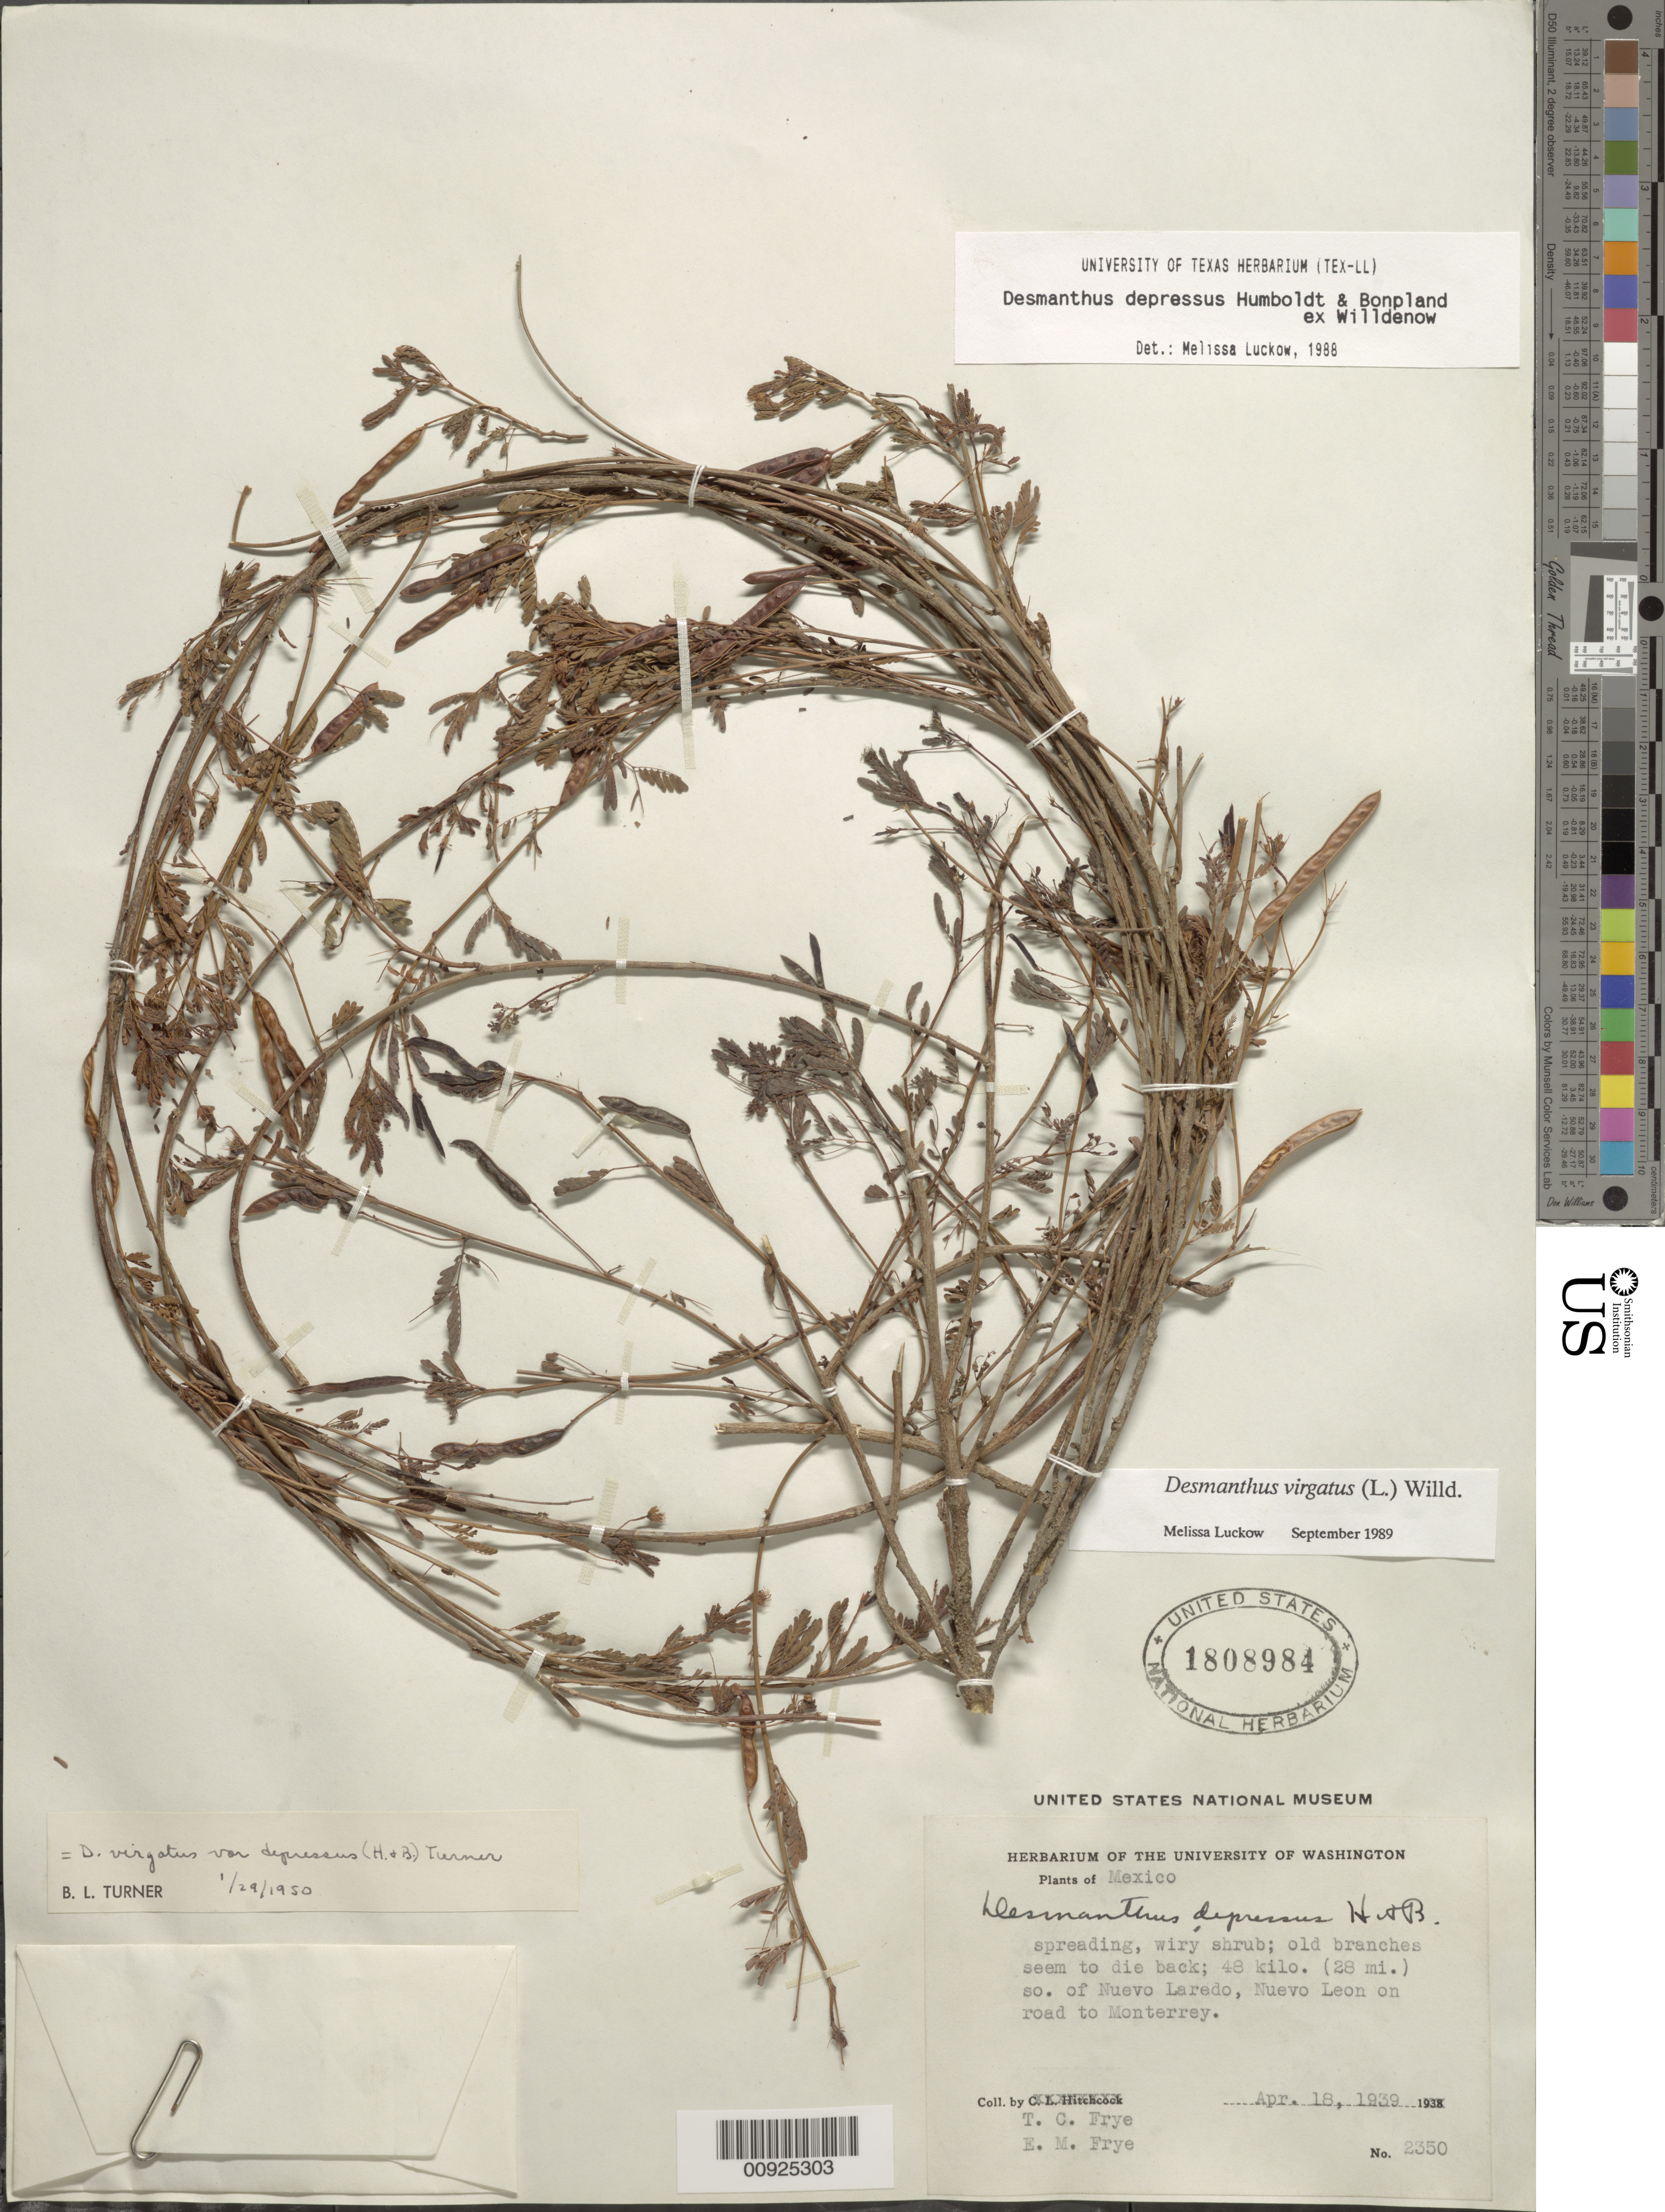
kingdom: Plantae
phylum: Tracheophyta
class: Magnoliopsida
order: Fabales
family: Fabaceae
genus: Desmanthus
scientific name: Desmanthus virgatus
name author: (L.) Willd.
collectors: T. C. Frye & E. Frye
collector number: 2350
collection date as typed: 18 Apr 1939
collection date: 1939-04-18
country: Mexico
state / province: Nuevo León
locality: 48 km. (28 mi.) so. of Nuevo Laredo, Nuevo León on road to Monterrey.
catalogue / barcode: US 1808984